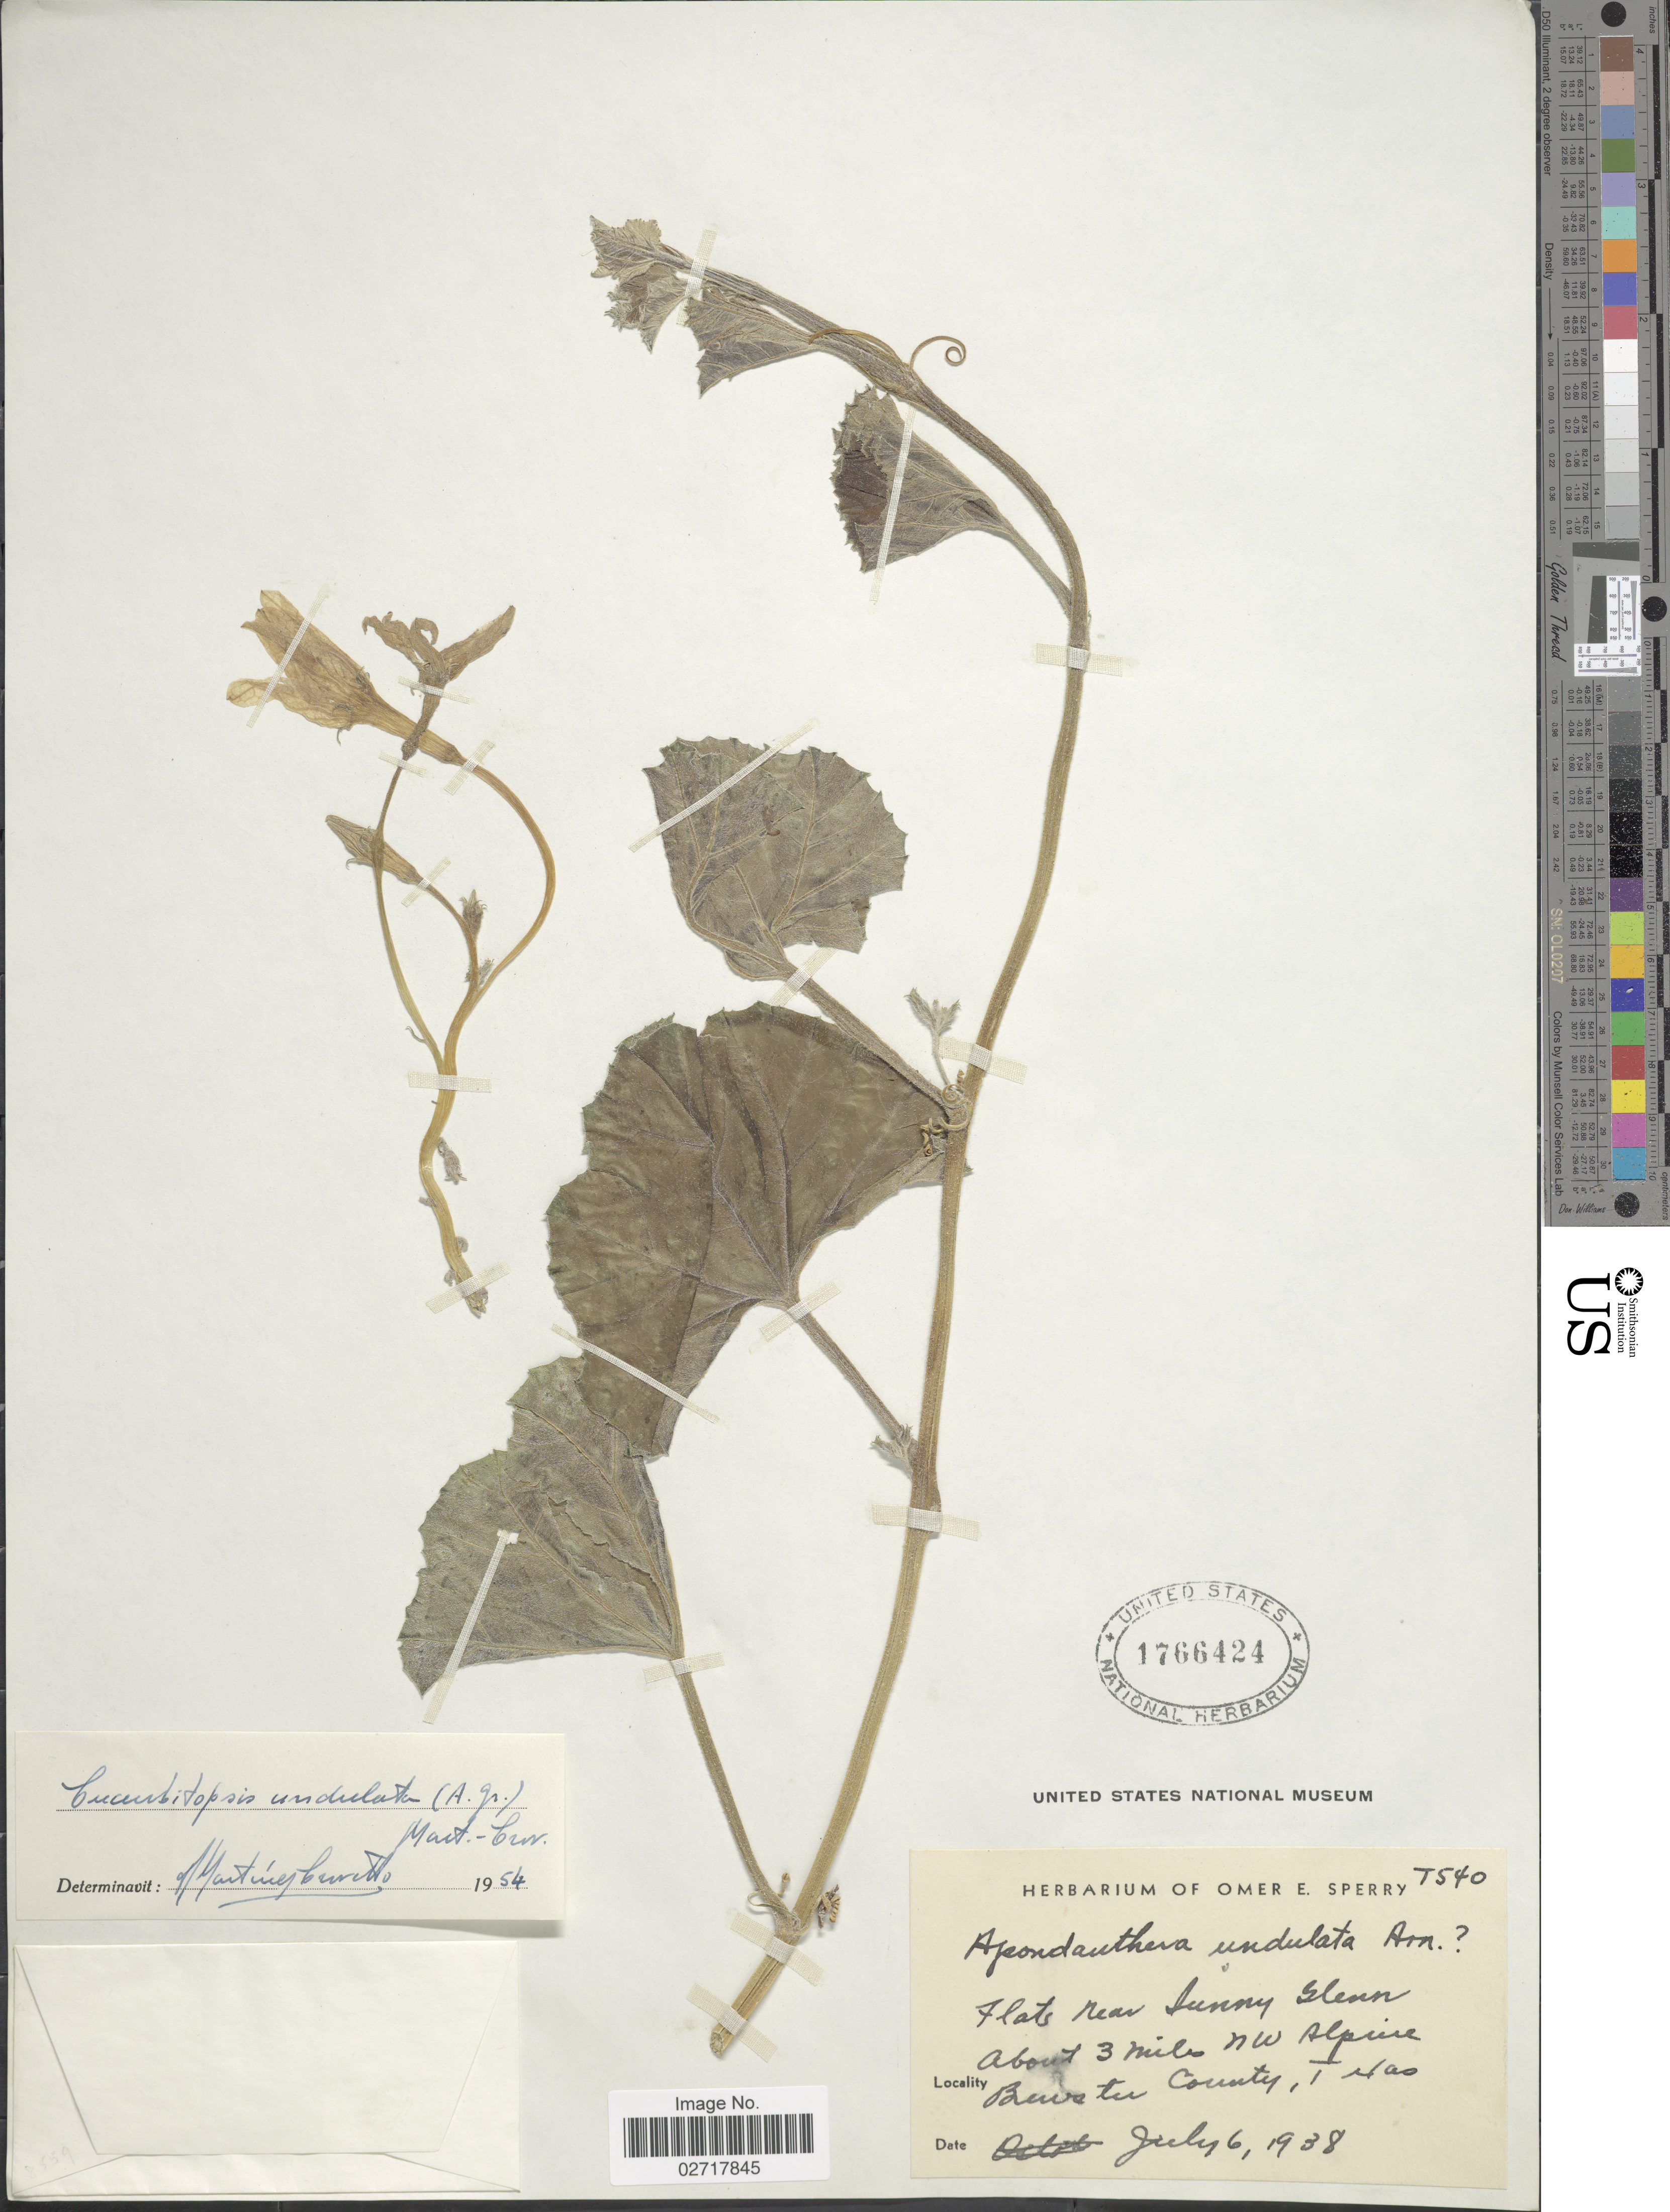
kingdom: Plantae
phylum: Tracheophyta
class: Magnoliopsida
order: Cucurbitales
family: Cucurbitaceae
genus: Apodanthera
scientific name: Apodanthera undulata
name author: A. Gray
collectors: ex. herb. Omer E. Sperry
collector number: T540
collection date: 1938-07-06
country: United States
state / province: Texas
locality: Flats near Sunny Glenn. About 3 miles NW Alpine Brewster County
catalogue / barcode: US 1766424